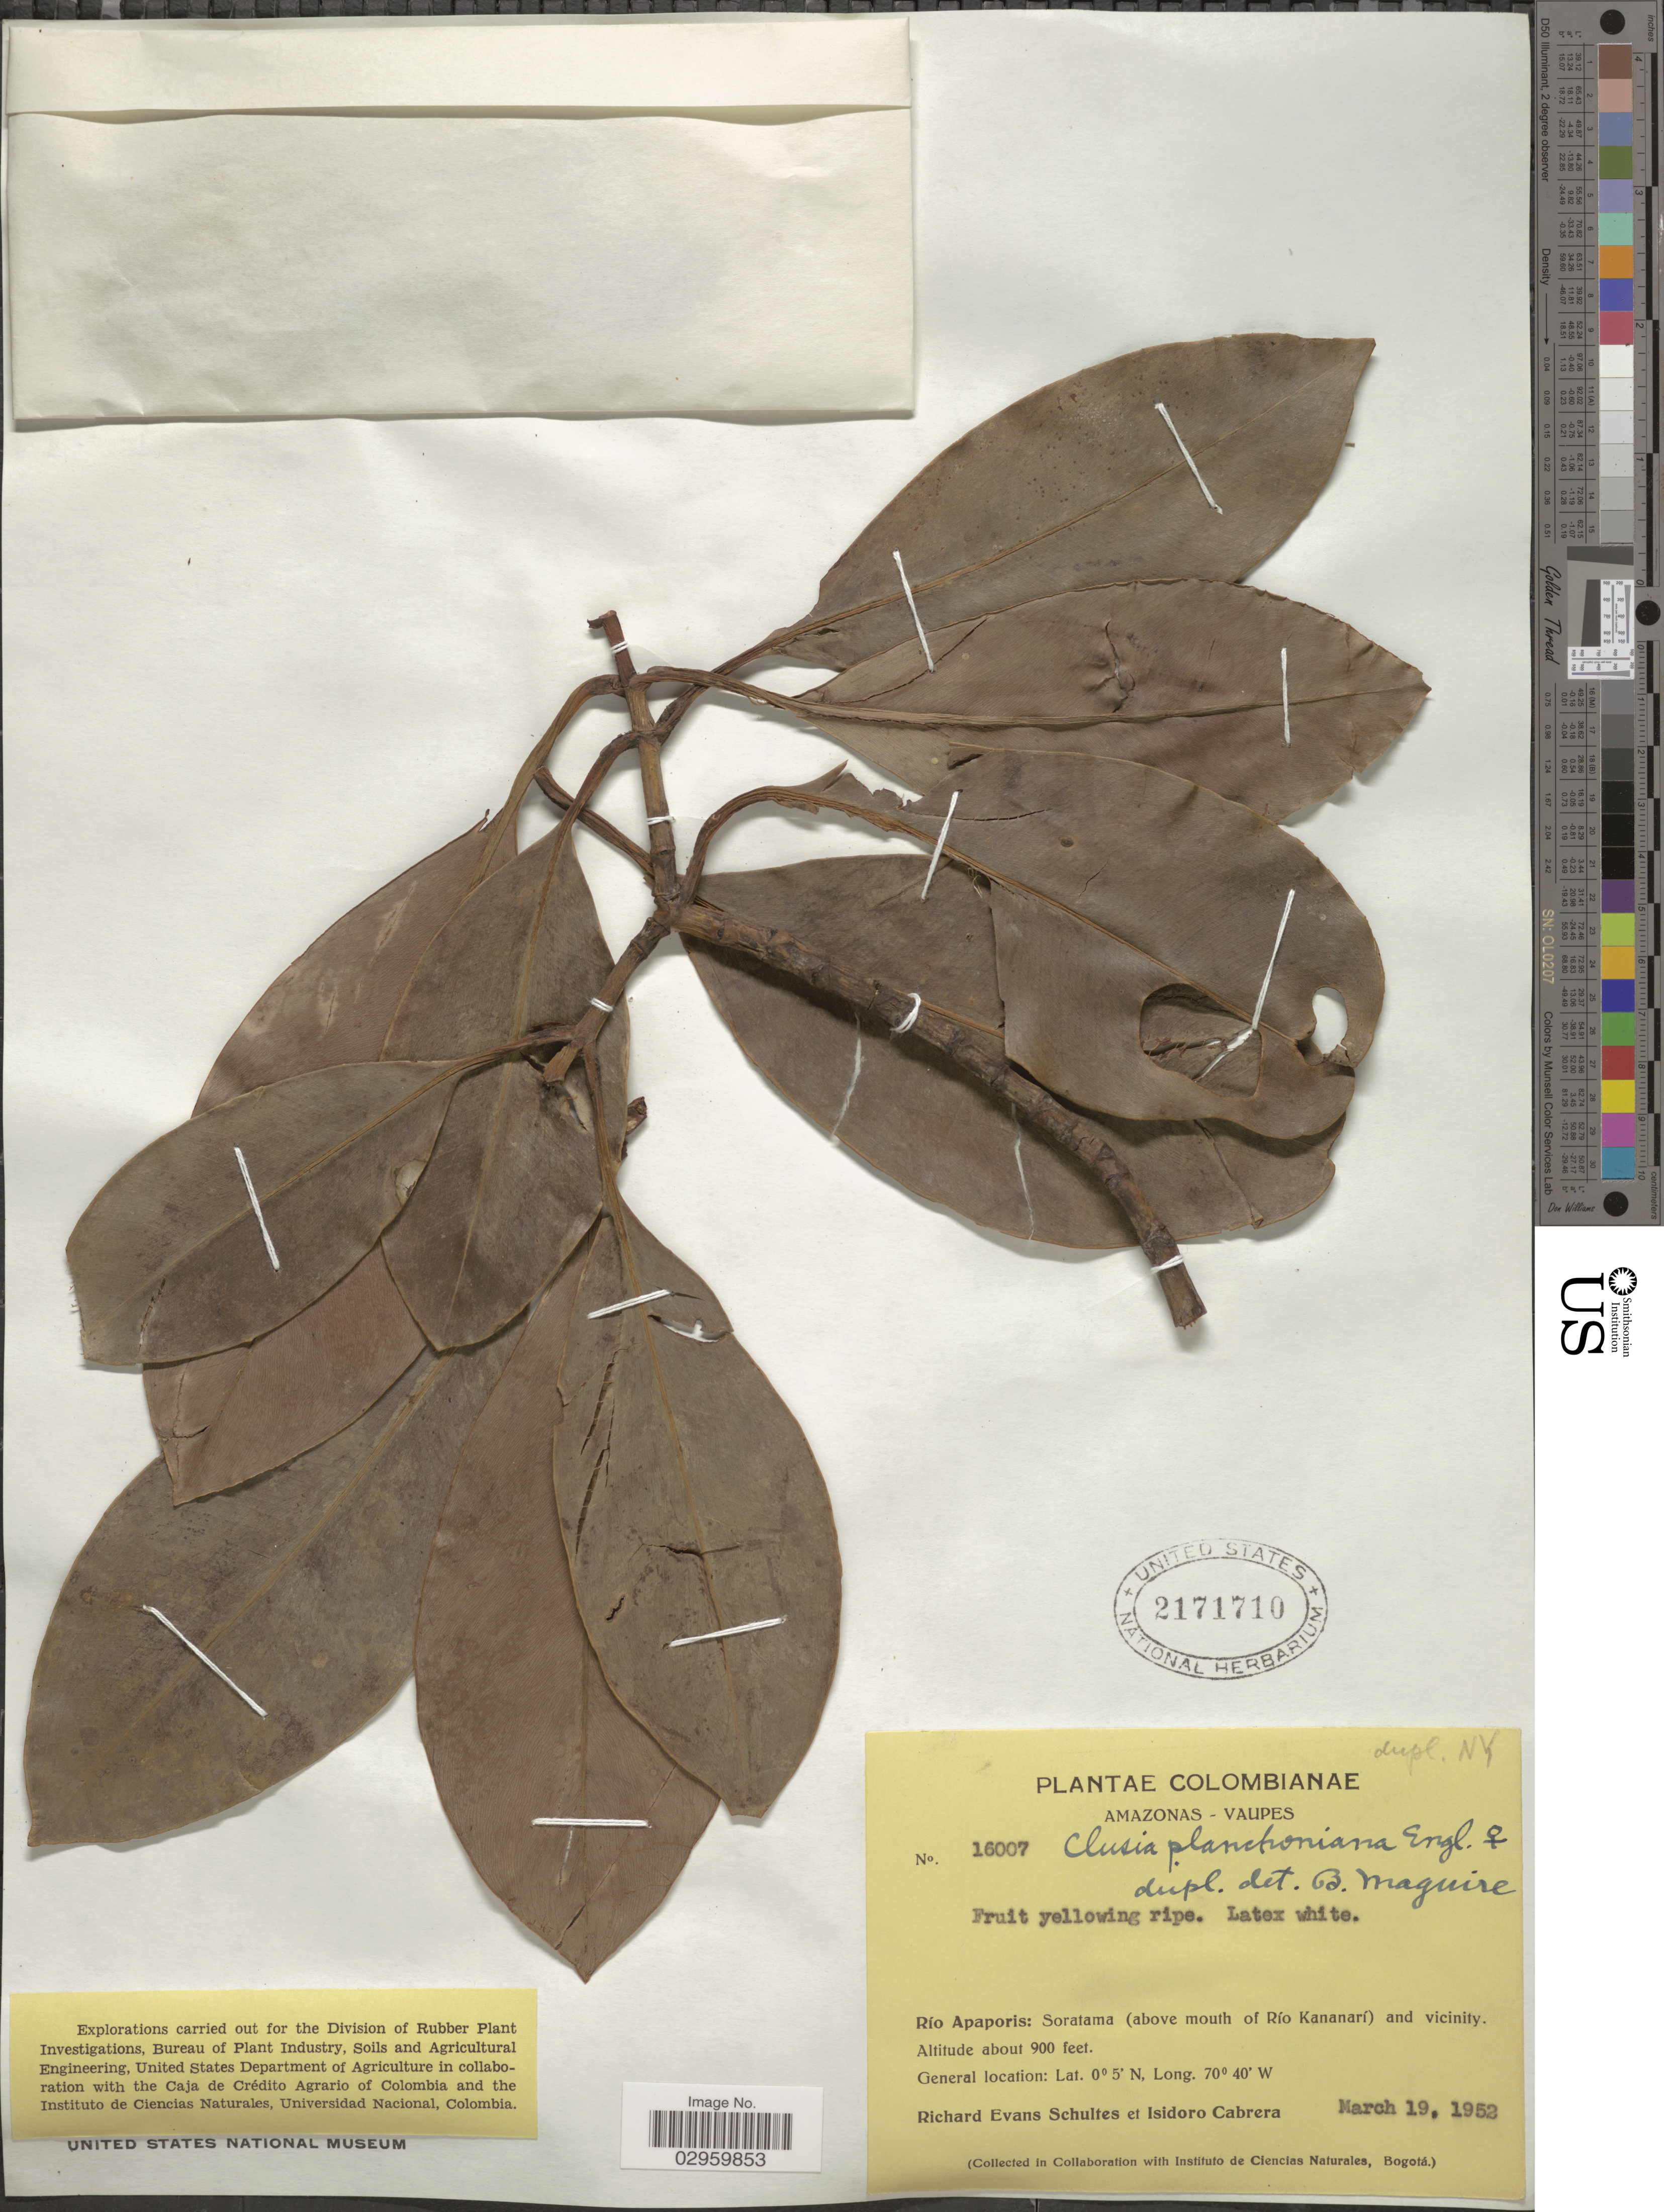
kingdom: Plantae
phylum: Tracheophyta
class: Magnoliopsida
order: Malpighiales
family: Clusiaceae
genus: Clusia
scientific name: Clusia schomburgkiana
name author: (Planch. & Triana) Benth. ex Engl.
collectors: R. E. Schultes & I. Cabrera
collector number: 16007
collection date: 1952-03-19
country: Colombia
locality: Amazonas-Vaupes, Río Apaporis: Soratama (above mouth of Río Kananarí) and vicinity.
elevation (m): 274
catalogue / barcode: US 2171710